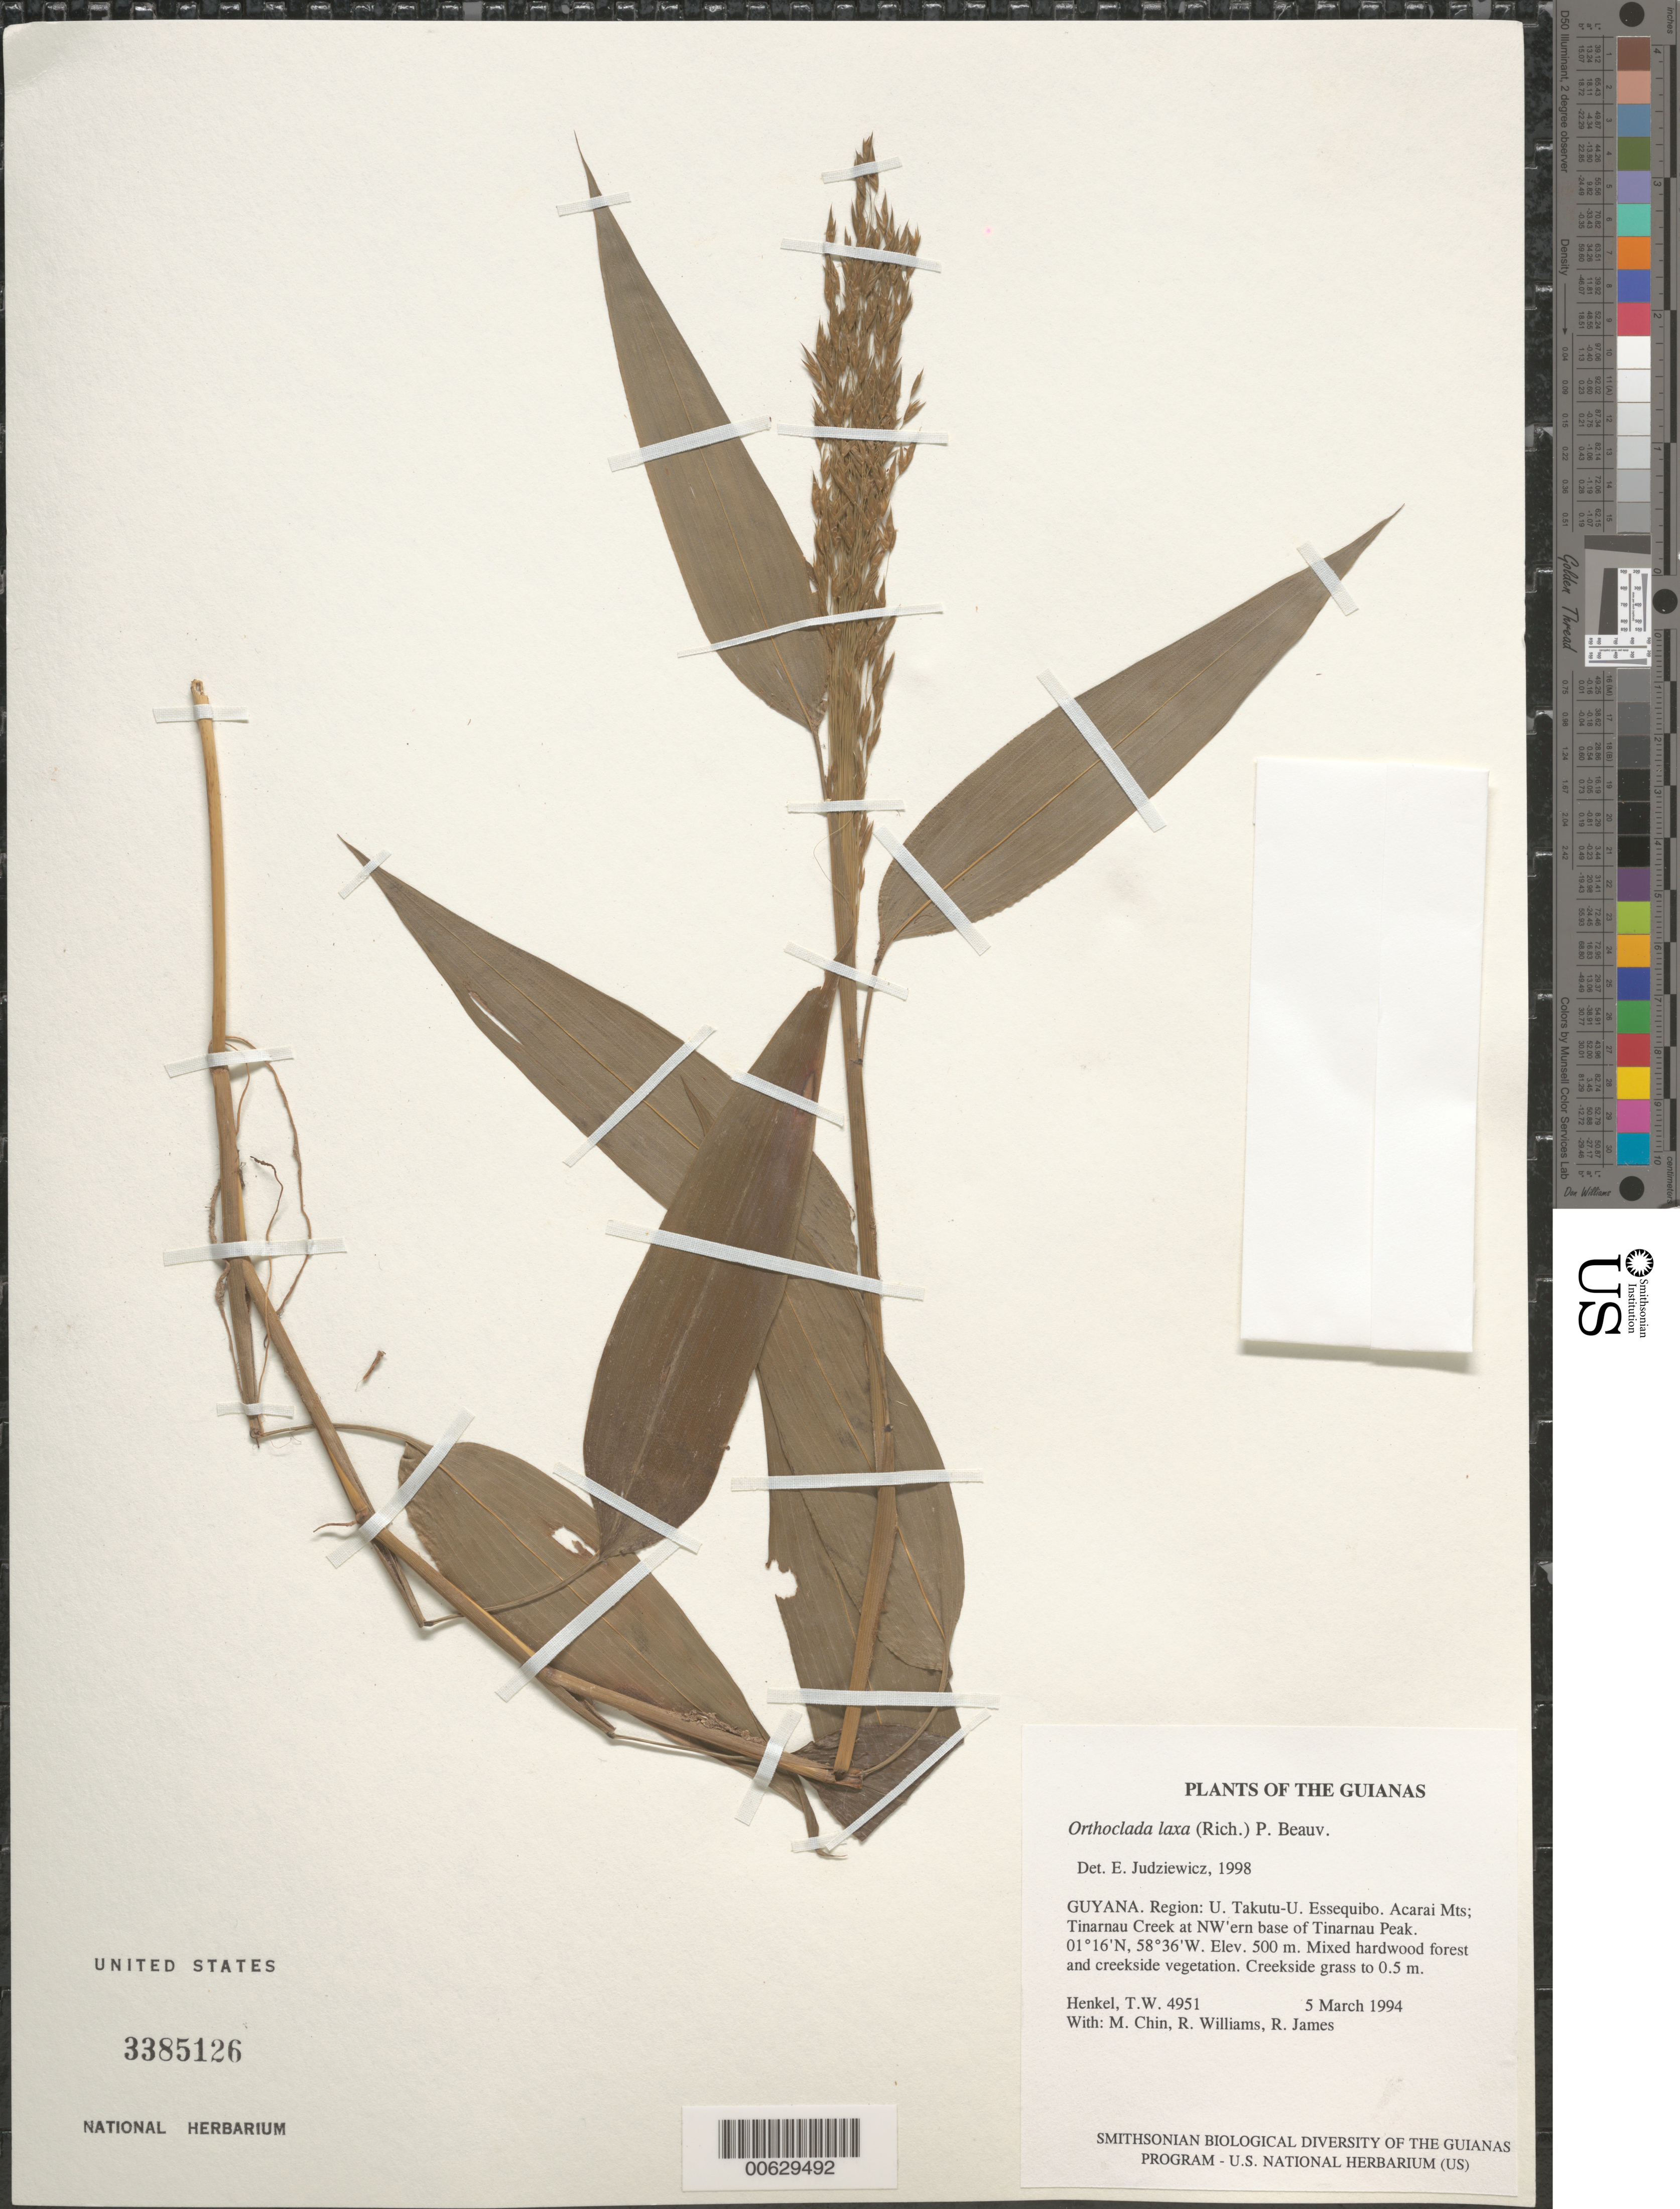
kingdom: Plantae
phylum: Tracheophyta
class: Liliopsida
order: Poales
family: Poaceae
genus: Orthoclada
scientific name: Orthoclada laxa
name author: P. Beauv.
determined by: Judziewicz, E. J.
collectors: T. Henkel, M. Chin, R. Williams & R. James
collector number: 4951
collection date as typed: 5 March 1994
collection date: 1994-03-05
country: Guyana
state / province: U. Takutu-U. Essequibo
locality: Acarai Mts; Tinarnau Creek at northwestern base of Tinarnau Peak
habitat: Mixed hardwood forest and creekside vegetation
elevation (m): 500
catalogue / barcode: US 3385126